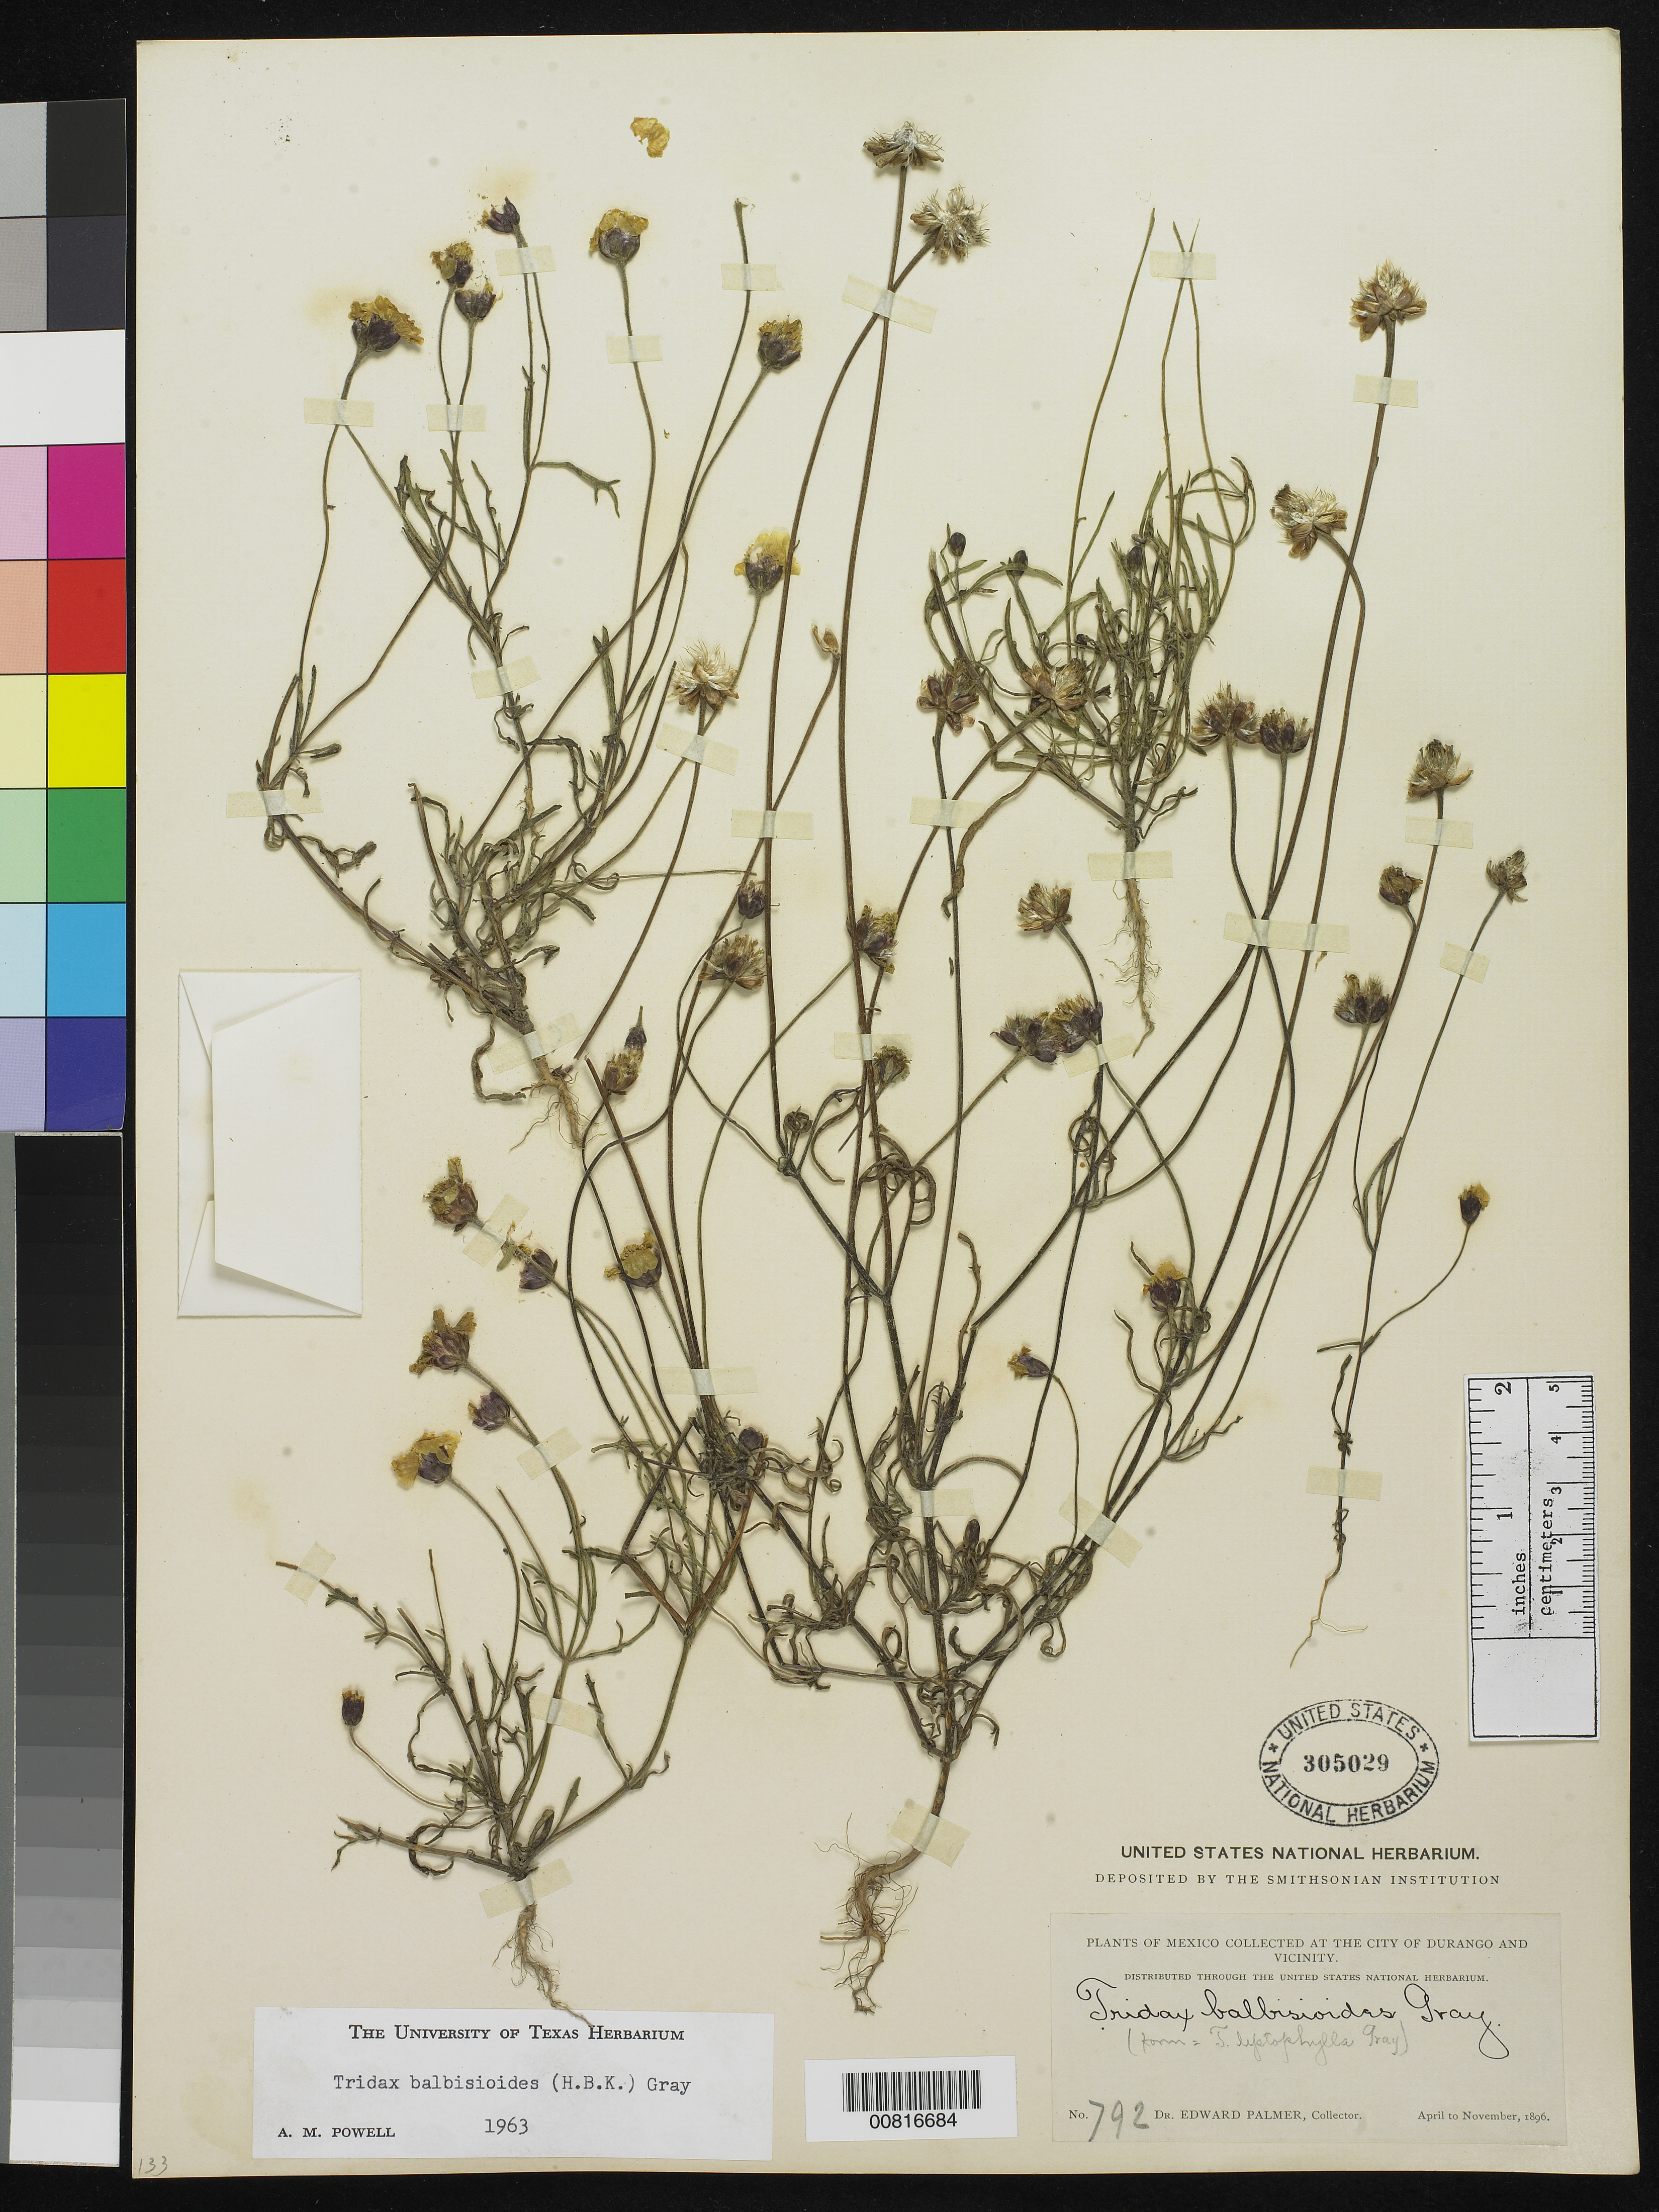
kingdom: Plantae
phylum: Tracheophyta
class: Magnoliopsida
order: Asterales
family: Asteraceae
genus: Tridax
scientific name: Tridax balbisioides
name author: (Kunth) A. Gray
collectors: E. Palmer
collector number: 792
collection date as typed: Apr 1896 to -- Nov 1896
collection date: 1896-04/1896-11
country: Mexico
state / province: Durango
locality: City of Durango and vicinity.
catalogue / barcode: US 305029